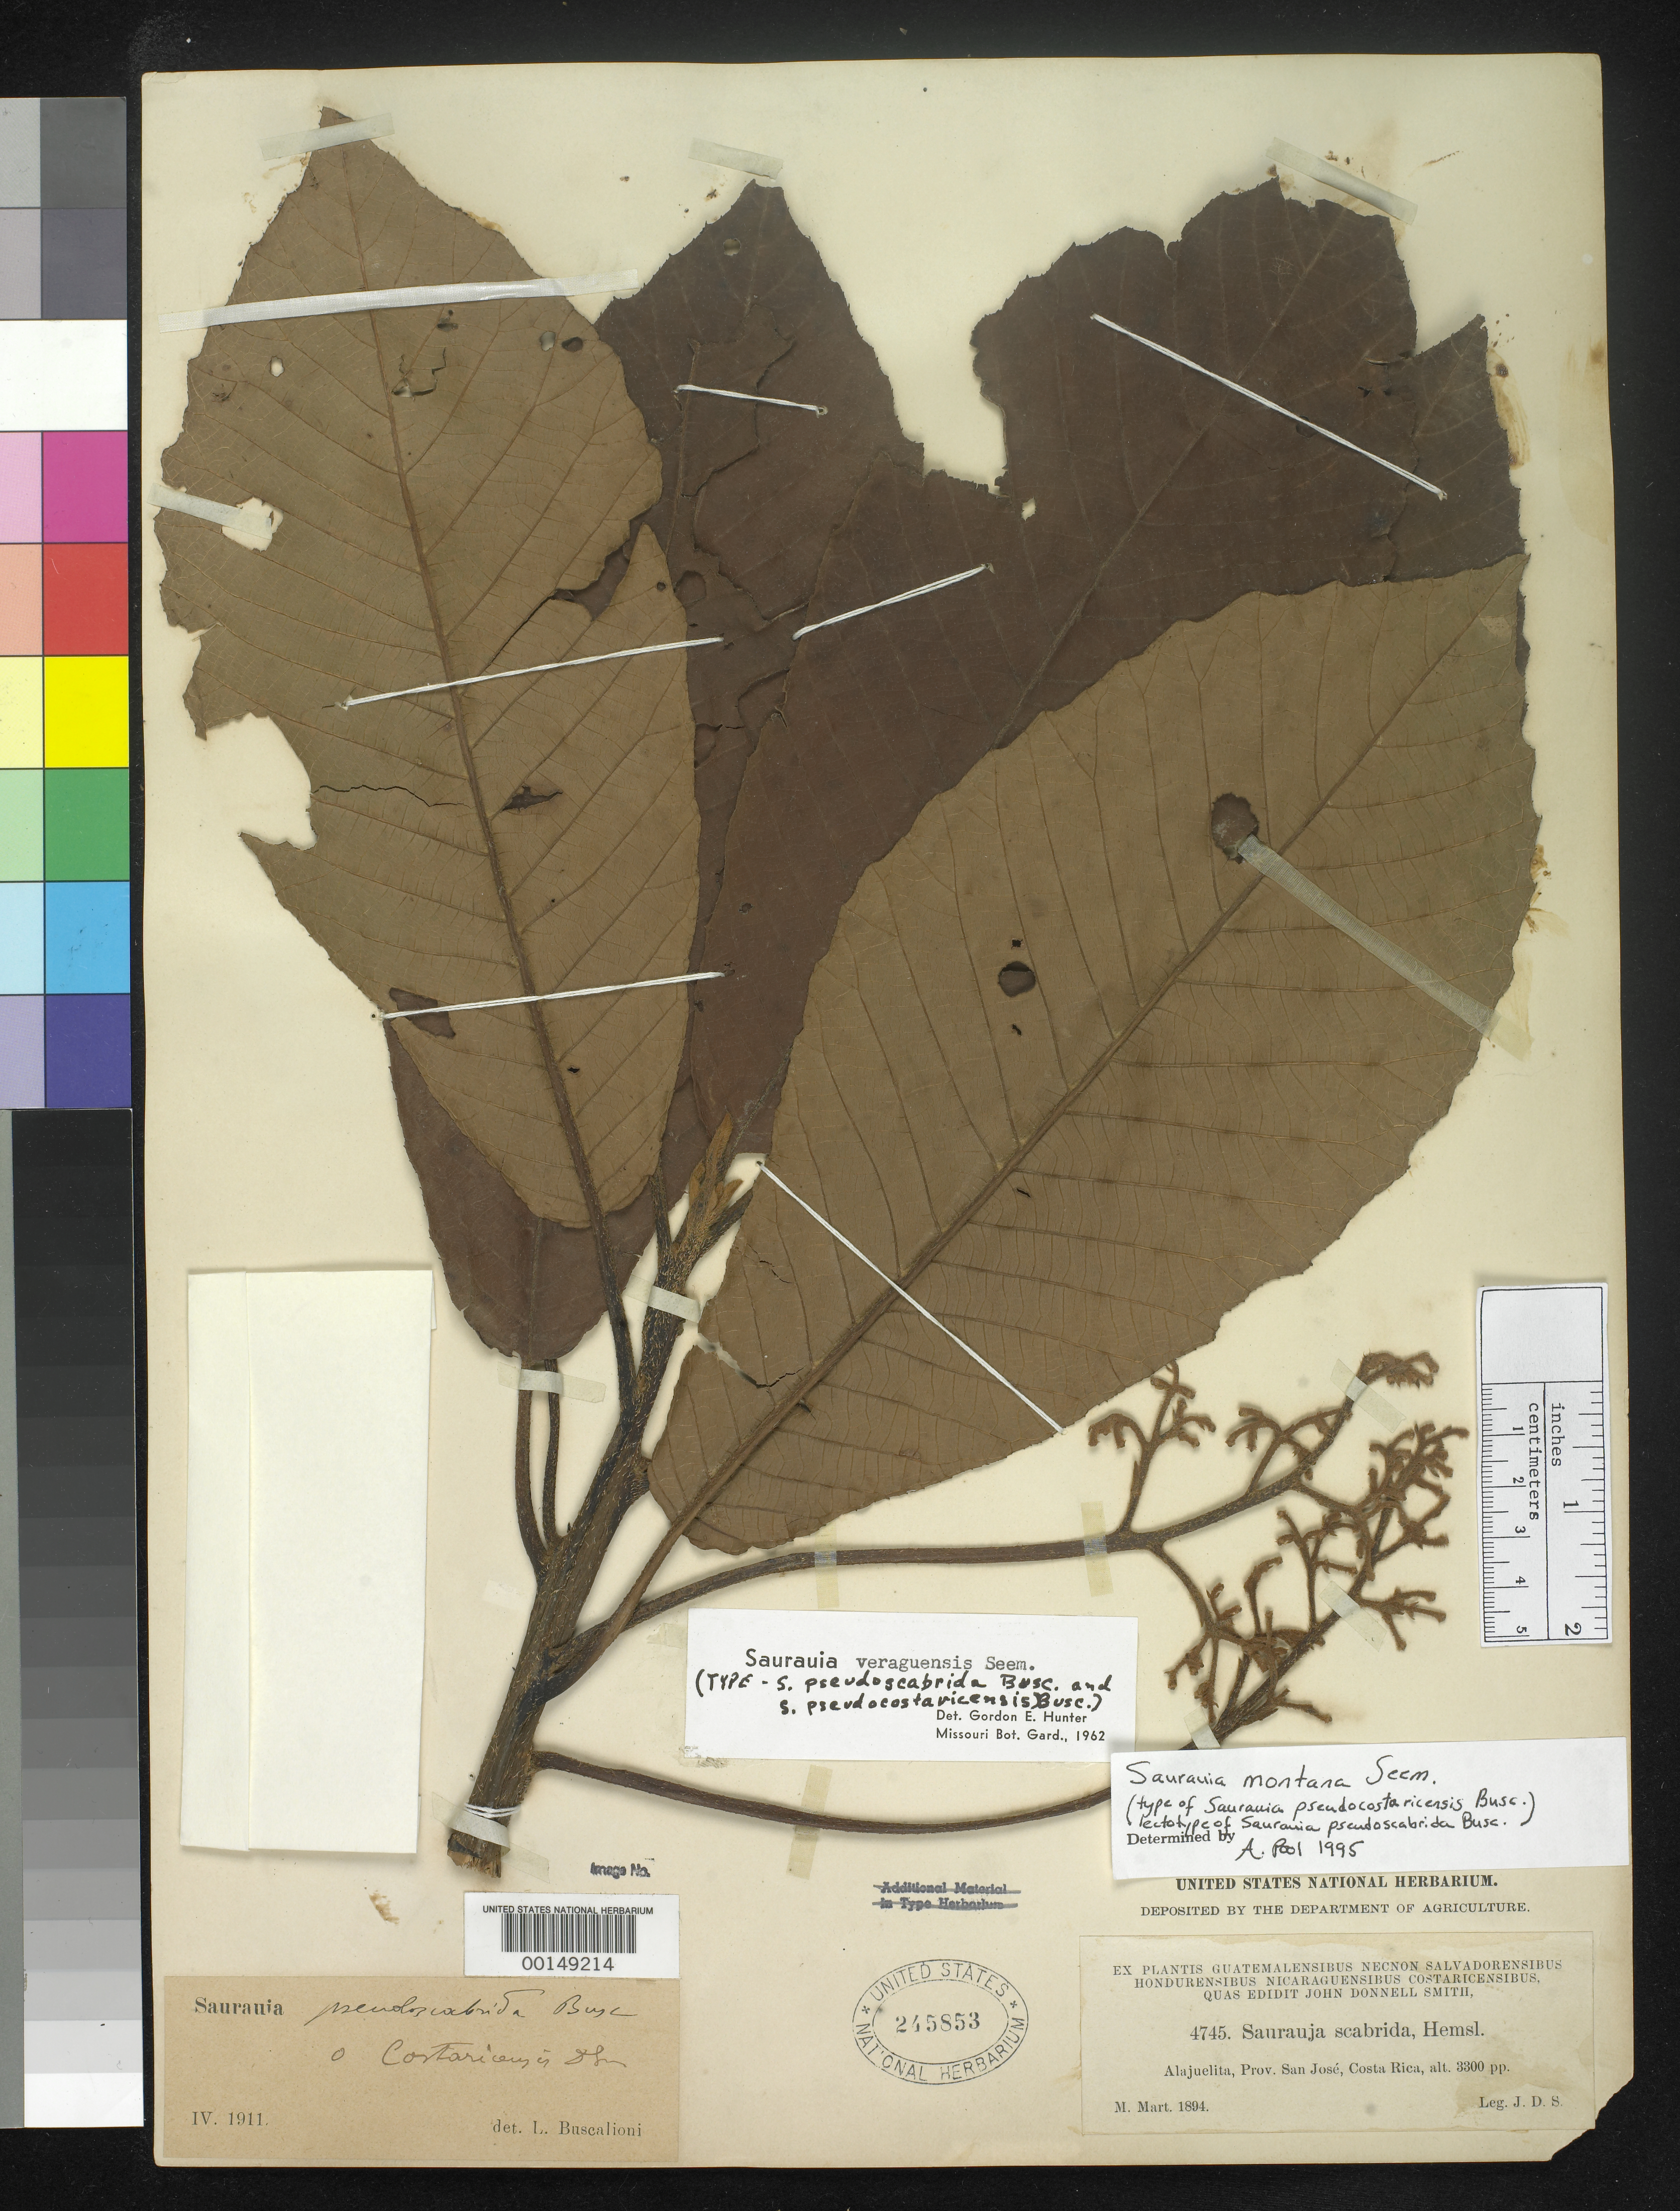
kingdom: Plantae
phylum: Tracheophyta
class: Magnoliopsida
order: Ericales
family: Actinidiaceae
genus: Saurauia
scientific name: Saurauia pseudoscabrida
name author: Buscal.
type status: Type Collection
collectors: J. Donnell Smith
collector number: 4745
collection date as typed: Mar 1894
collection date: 1894-03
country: Costa Rica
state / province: San José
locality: Alajuelita.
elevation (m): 3300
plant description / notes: Further described in Malphighia 27: 25 (1915). Acc. to Tropicos, lectotype is Cooper 304 (Donn. Sm. 5714), designated by S.F. Blake, Contr. Gray Herb. 52: 76 (1917), with a duplicate at US (not found).; Annotated as "lectotype" of Saurauia pseudoscabrida Busc. by A. Pool (1995).; Typification of the names Saurauia pseudoscabrida & S. pseudocostaricensis is ambiguous & confusing; Buscalioni seems to cite different collections for S. pseudocostaricensis in 1912 & 1915.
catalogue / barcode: US 245853